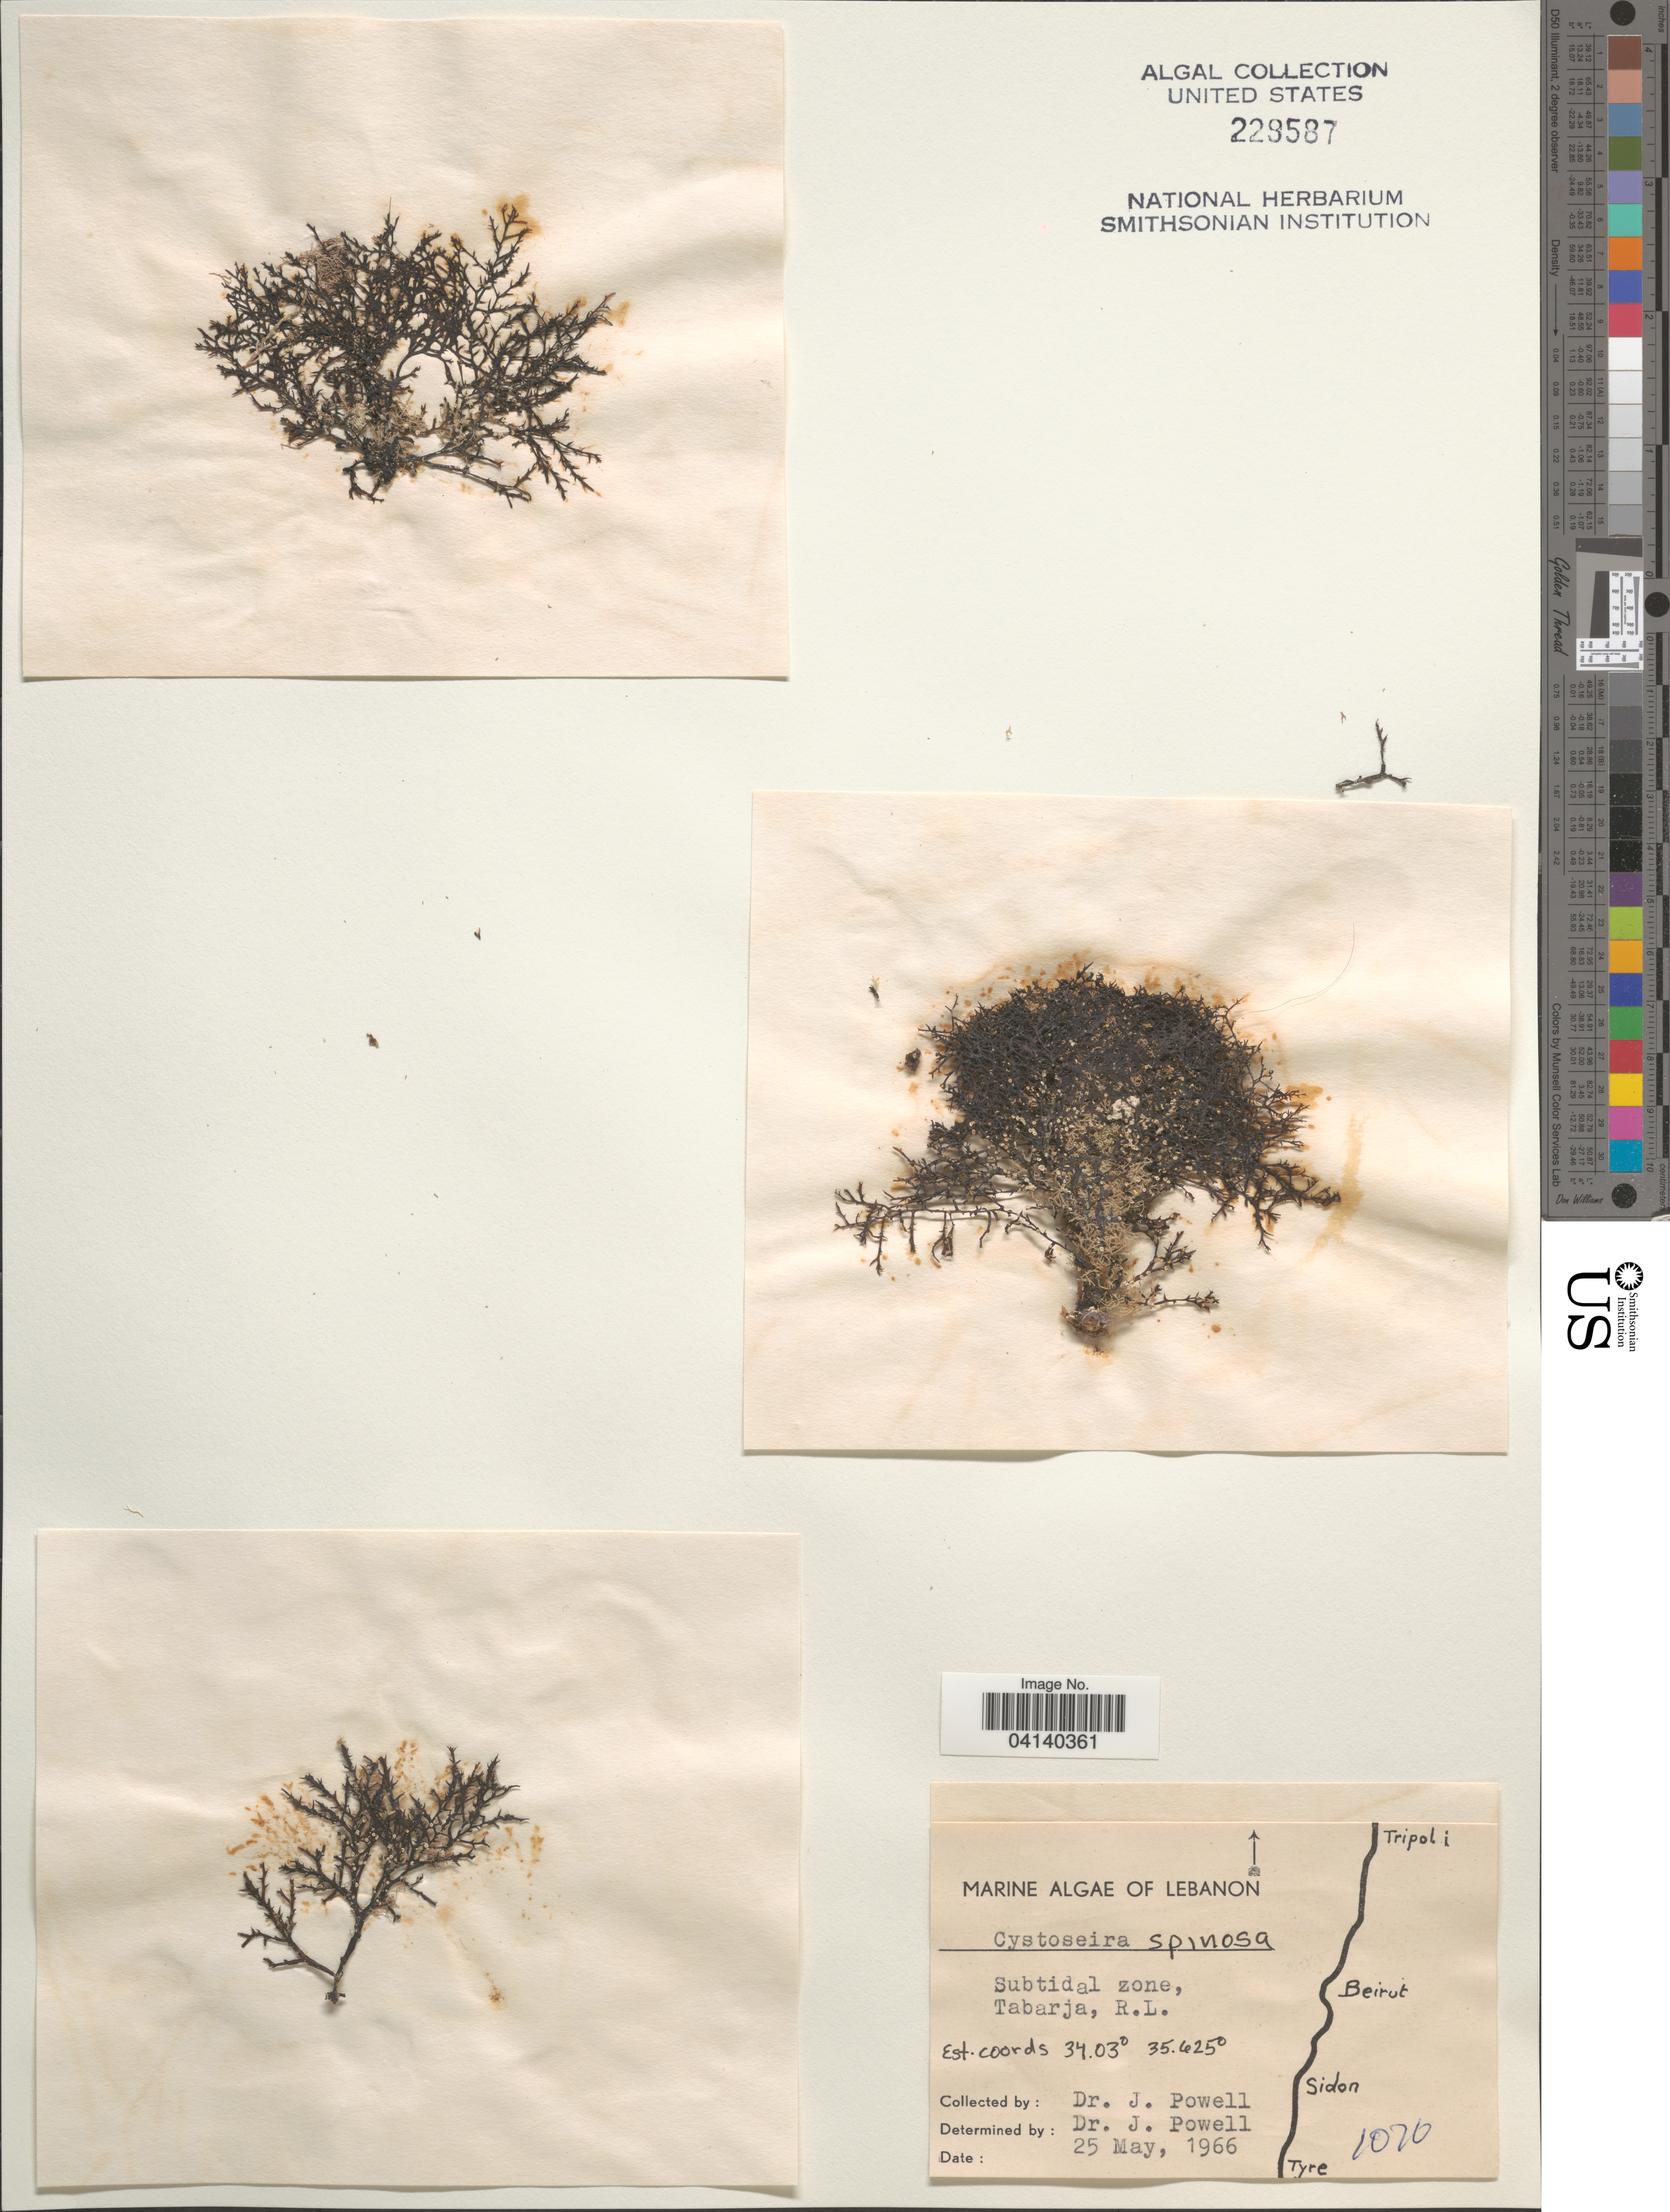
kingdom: Chromista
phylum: Ochrophyta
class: Phaeophyceae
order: Fucales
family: Sargassaceae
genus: Gongolaria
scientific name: Gongolaria montagnei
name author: (J. Agardh) Kuntze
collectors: J. Powell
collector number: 1020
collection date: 1966-05-25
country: Lebanon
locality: Subtidal zone, Tabarja, R.L.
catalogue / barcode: US 229587